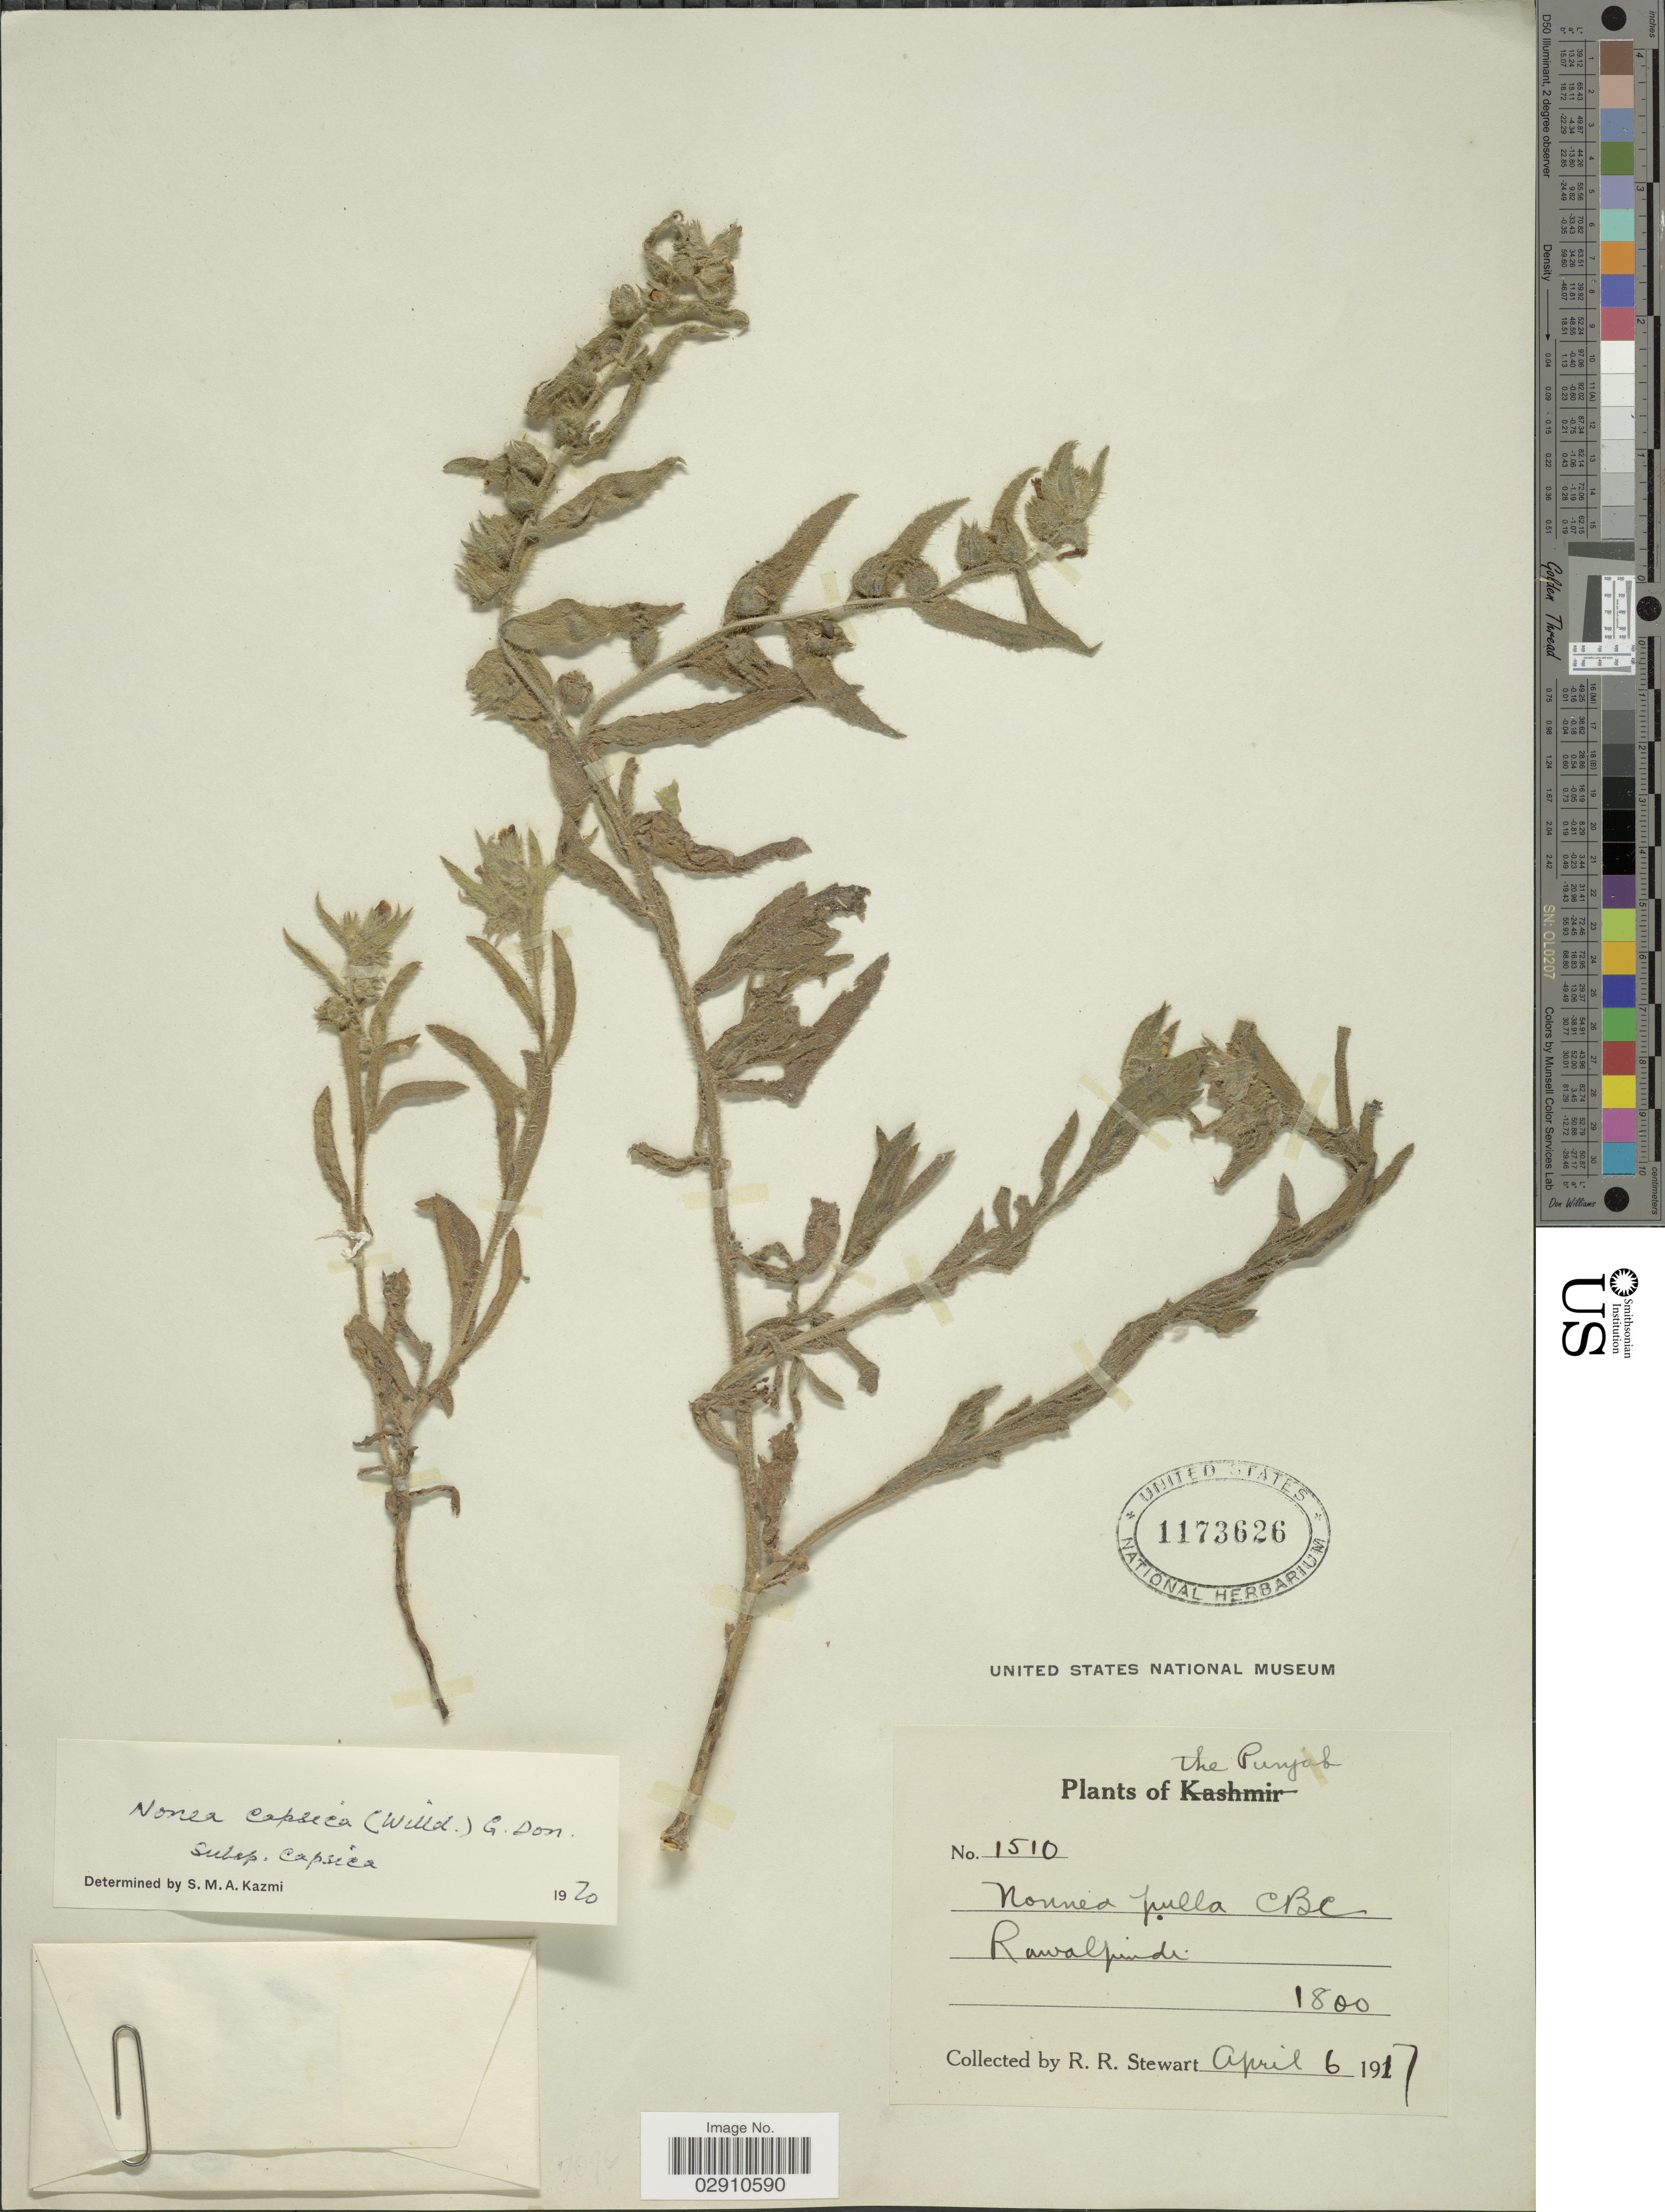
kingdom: Plantae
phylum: Tracheophyta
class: Magnoliopsida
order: Boraginales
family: Boraginaceae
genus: Nonea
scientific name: Nonea caspica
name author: (Willd.) G. Don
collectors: R. Stewart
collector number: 1510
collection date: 1917-04-06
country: Pakistan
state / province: Punjab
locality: Punjab, Rawalpindi.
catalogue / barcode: US 1173626